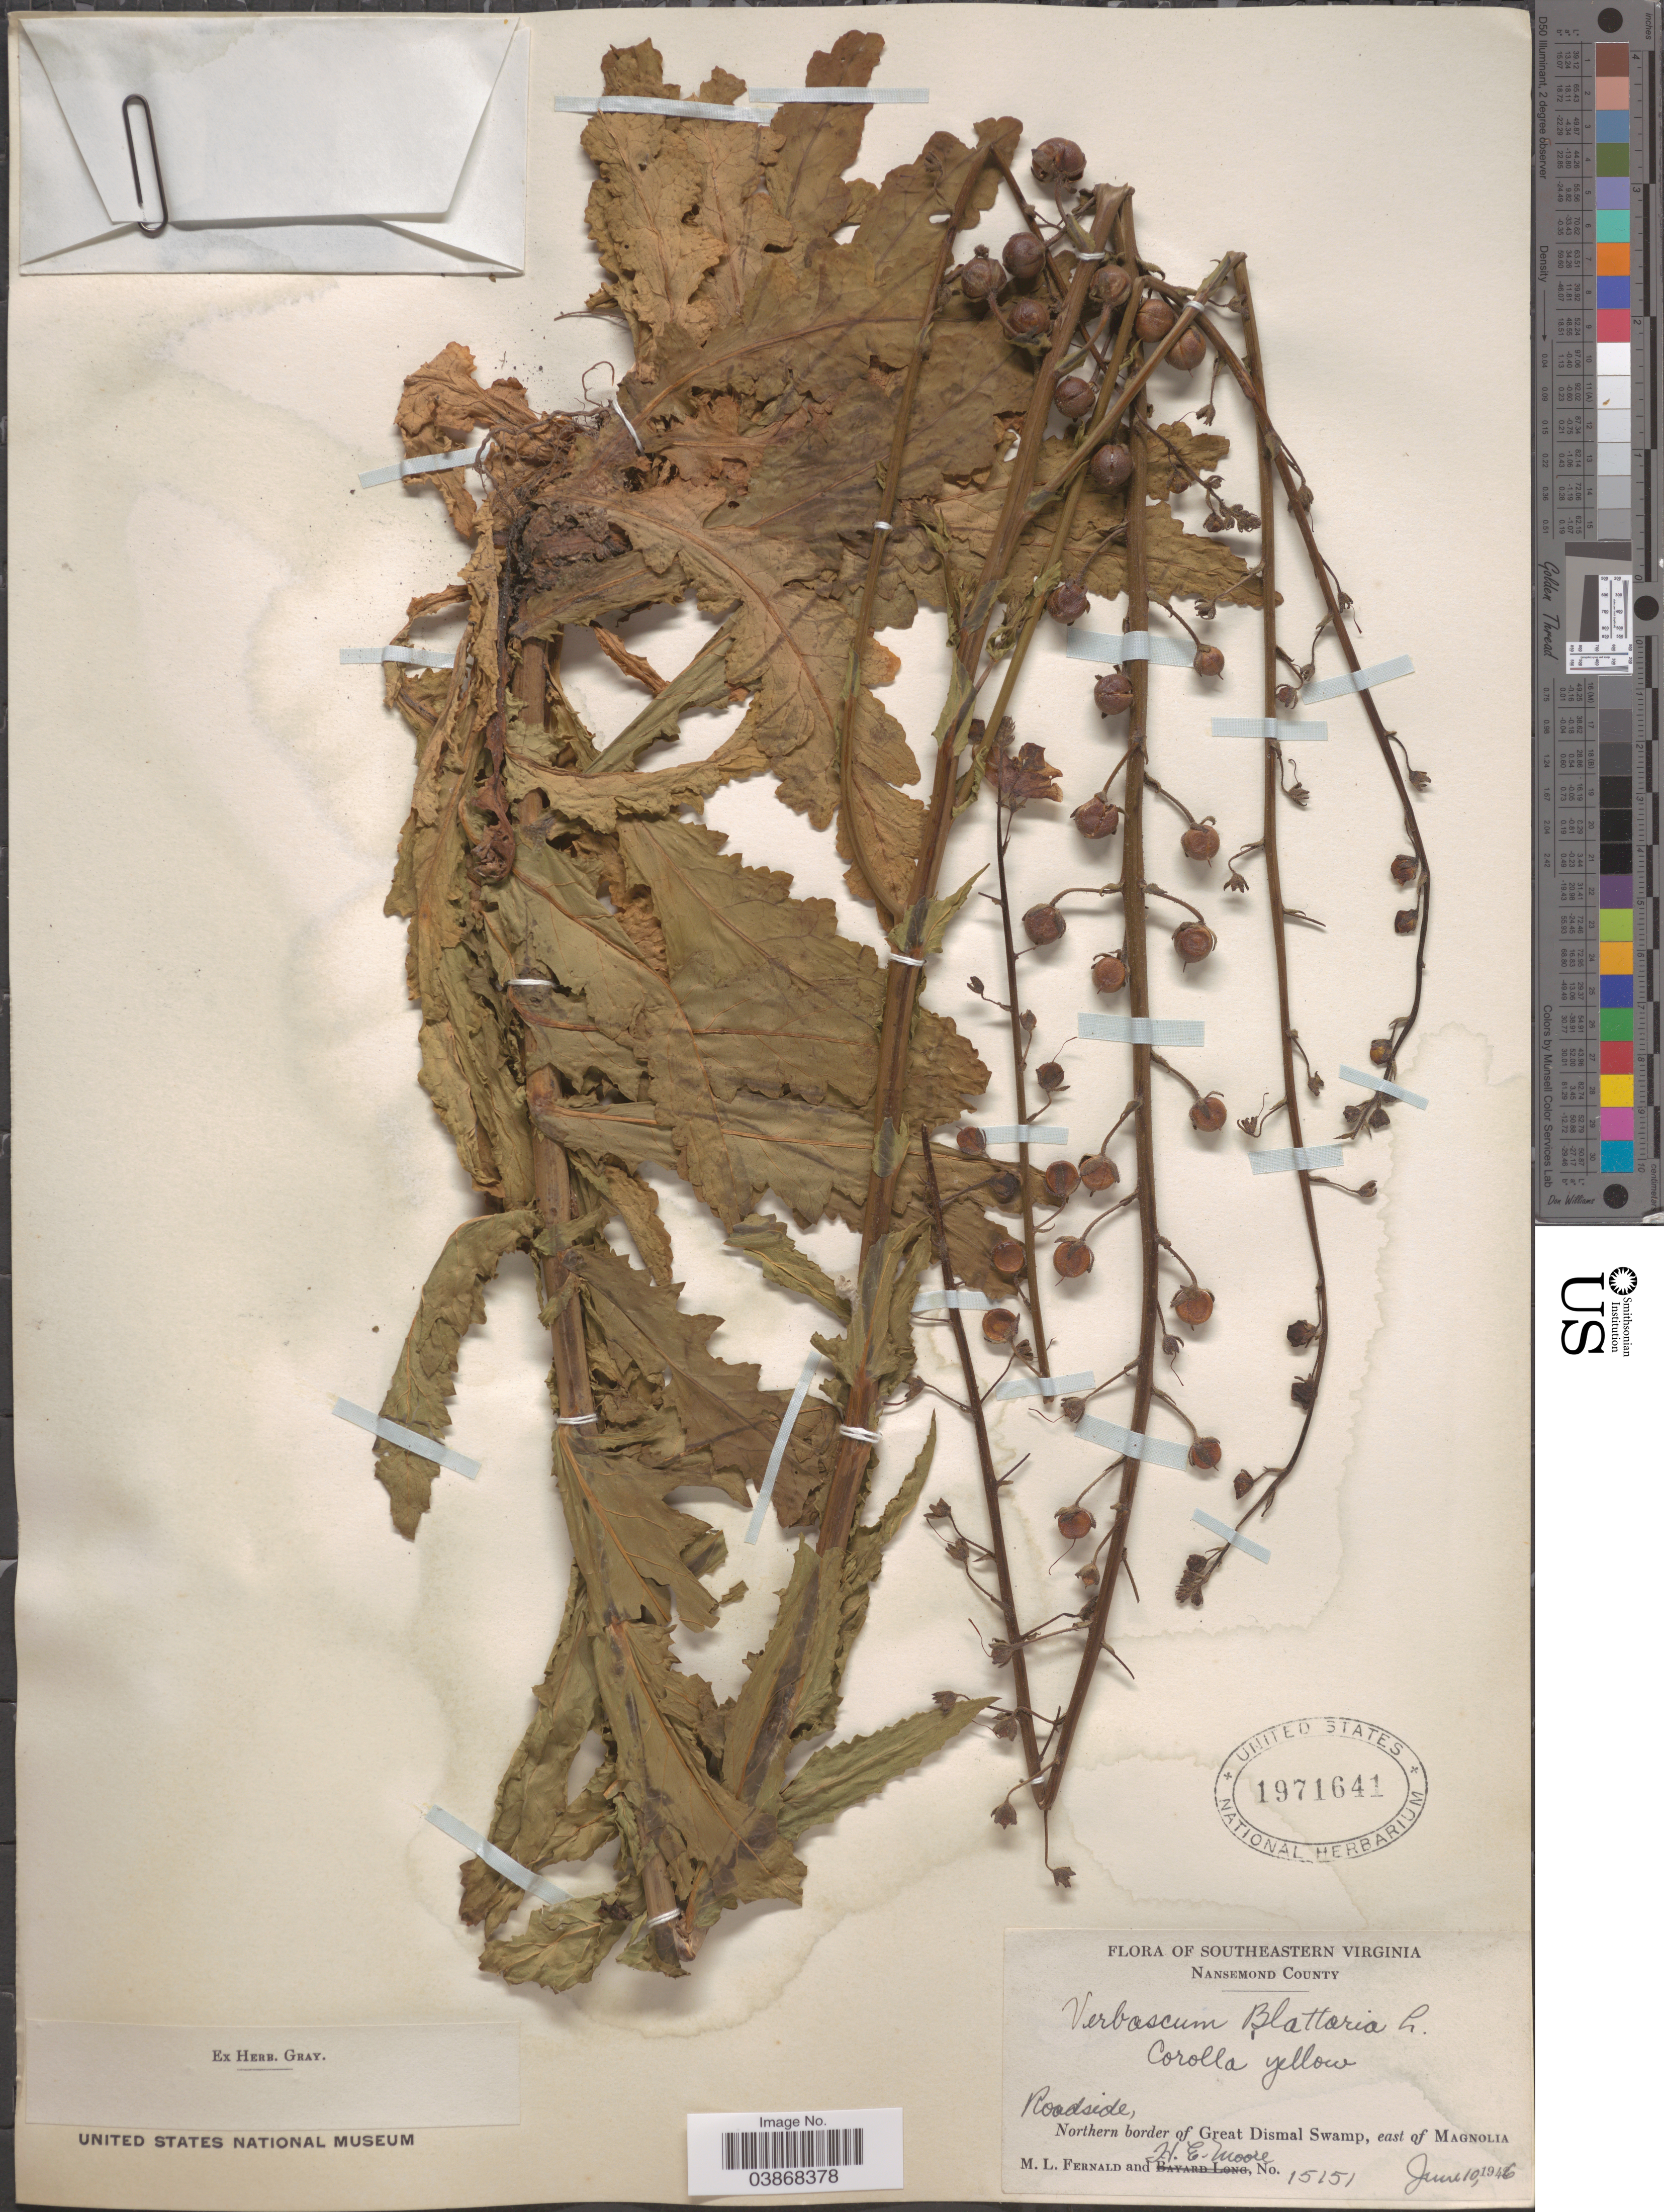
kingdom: Plantae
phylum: Tracheophyta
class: Magnoliopsida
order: Lamiales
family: Scrophulariaceae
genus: Verbascum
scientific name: Verbascum blattaria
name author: L.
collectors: M. L. Fernald & H. Moore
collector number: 15151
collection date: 1946-06-10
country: United States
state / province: Virginia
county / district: City of Suffolk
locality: Southeastern Virginia. Nansemond County. Roadside, Northern border of Great Dismal Swamp, east of Magnolia.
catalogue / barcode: US 1971641